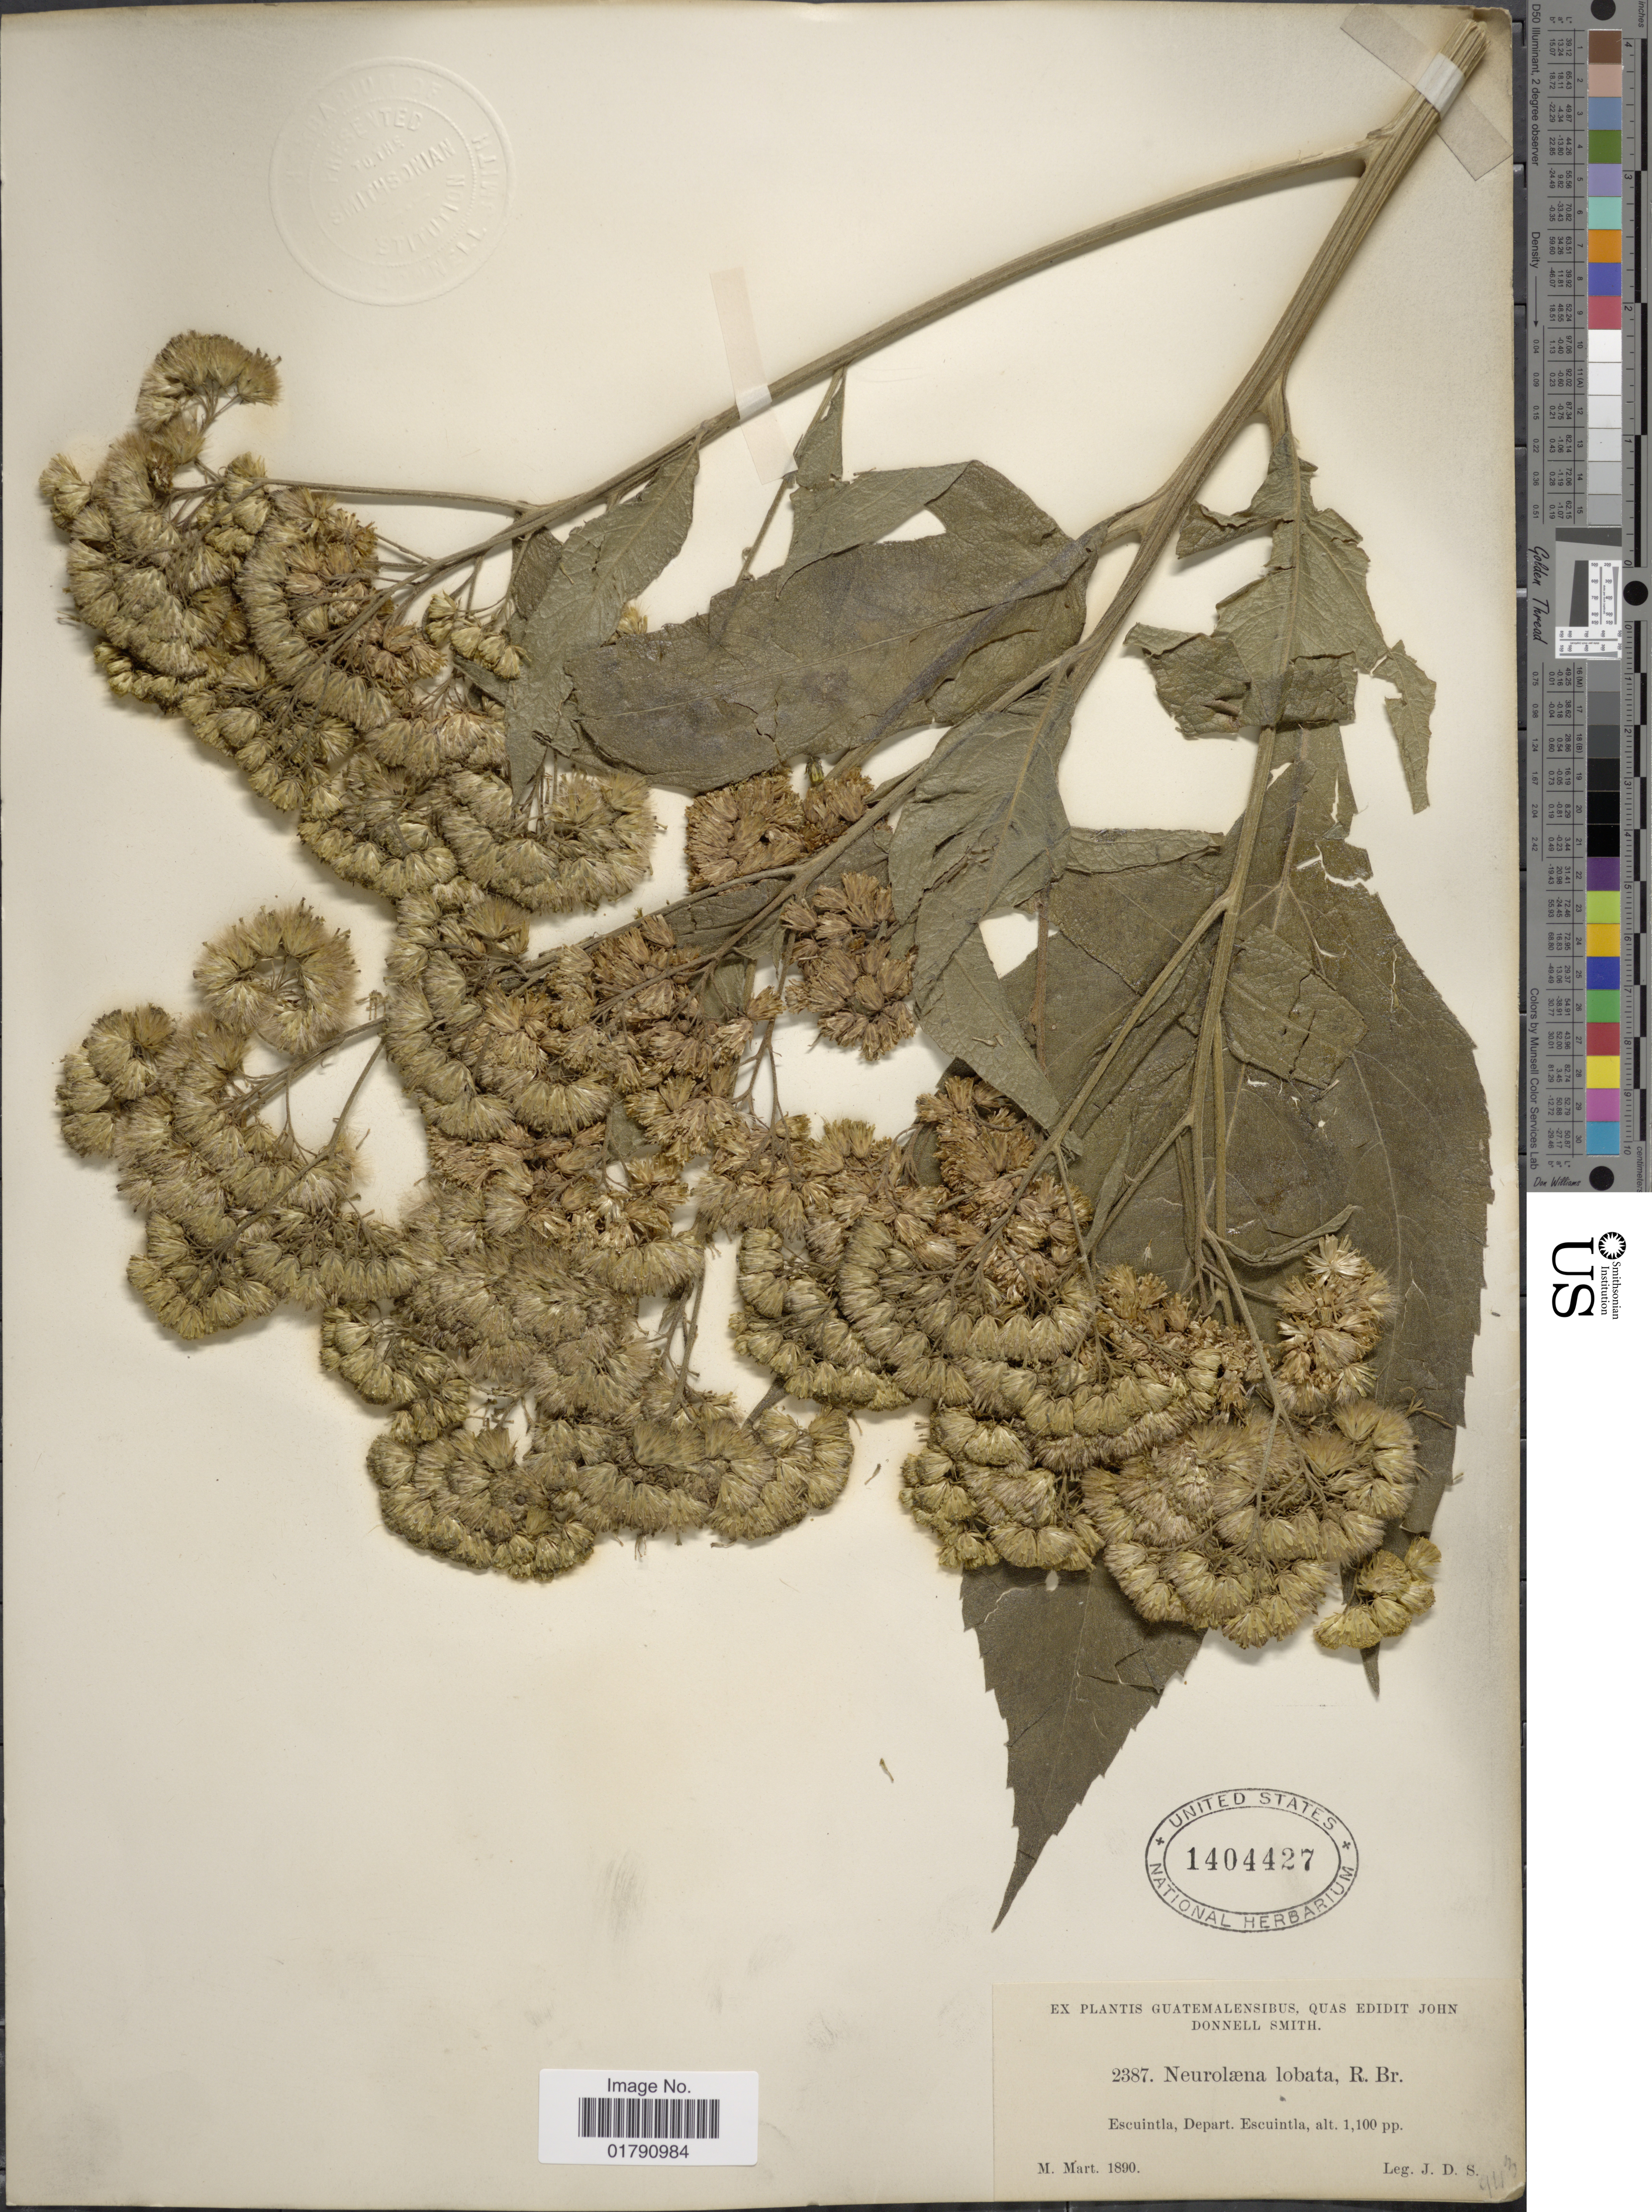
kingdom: Plantae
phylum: Tracheophyta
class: Magnoliopsida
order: Asterales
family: Asteraceae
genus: Neurolaena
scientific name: Neurolaena lobata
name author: (L.) R. Br. ex Cass.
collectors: J. Donnell Smith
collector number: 2387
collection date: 1890-03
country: Guatemala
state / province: Escuintla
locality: Guatemalensibus, Escuintla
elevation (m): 335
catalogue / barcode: US 1404427